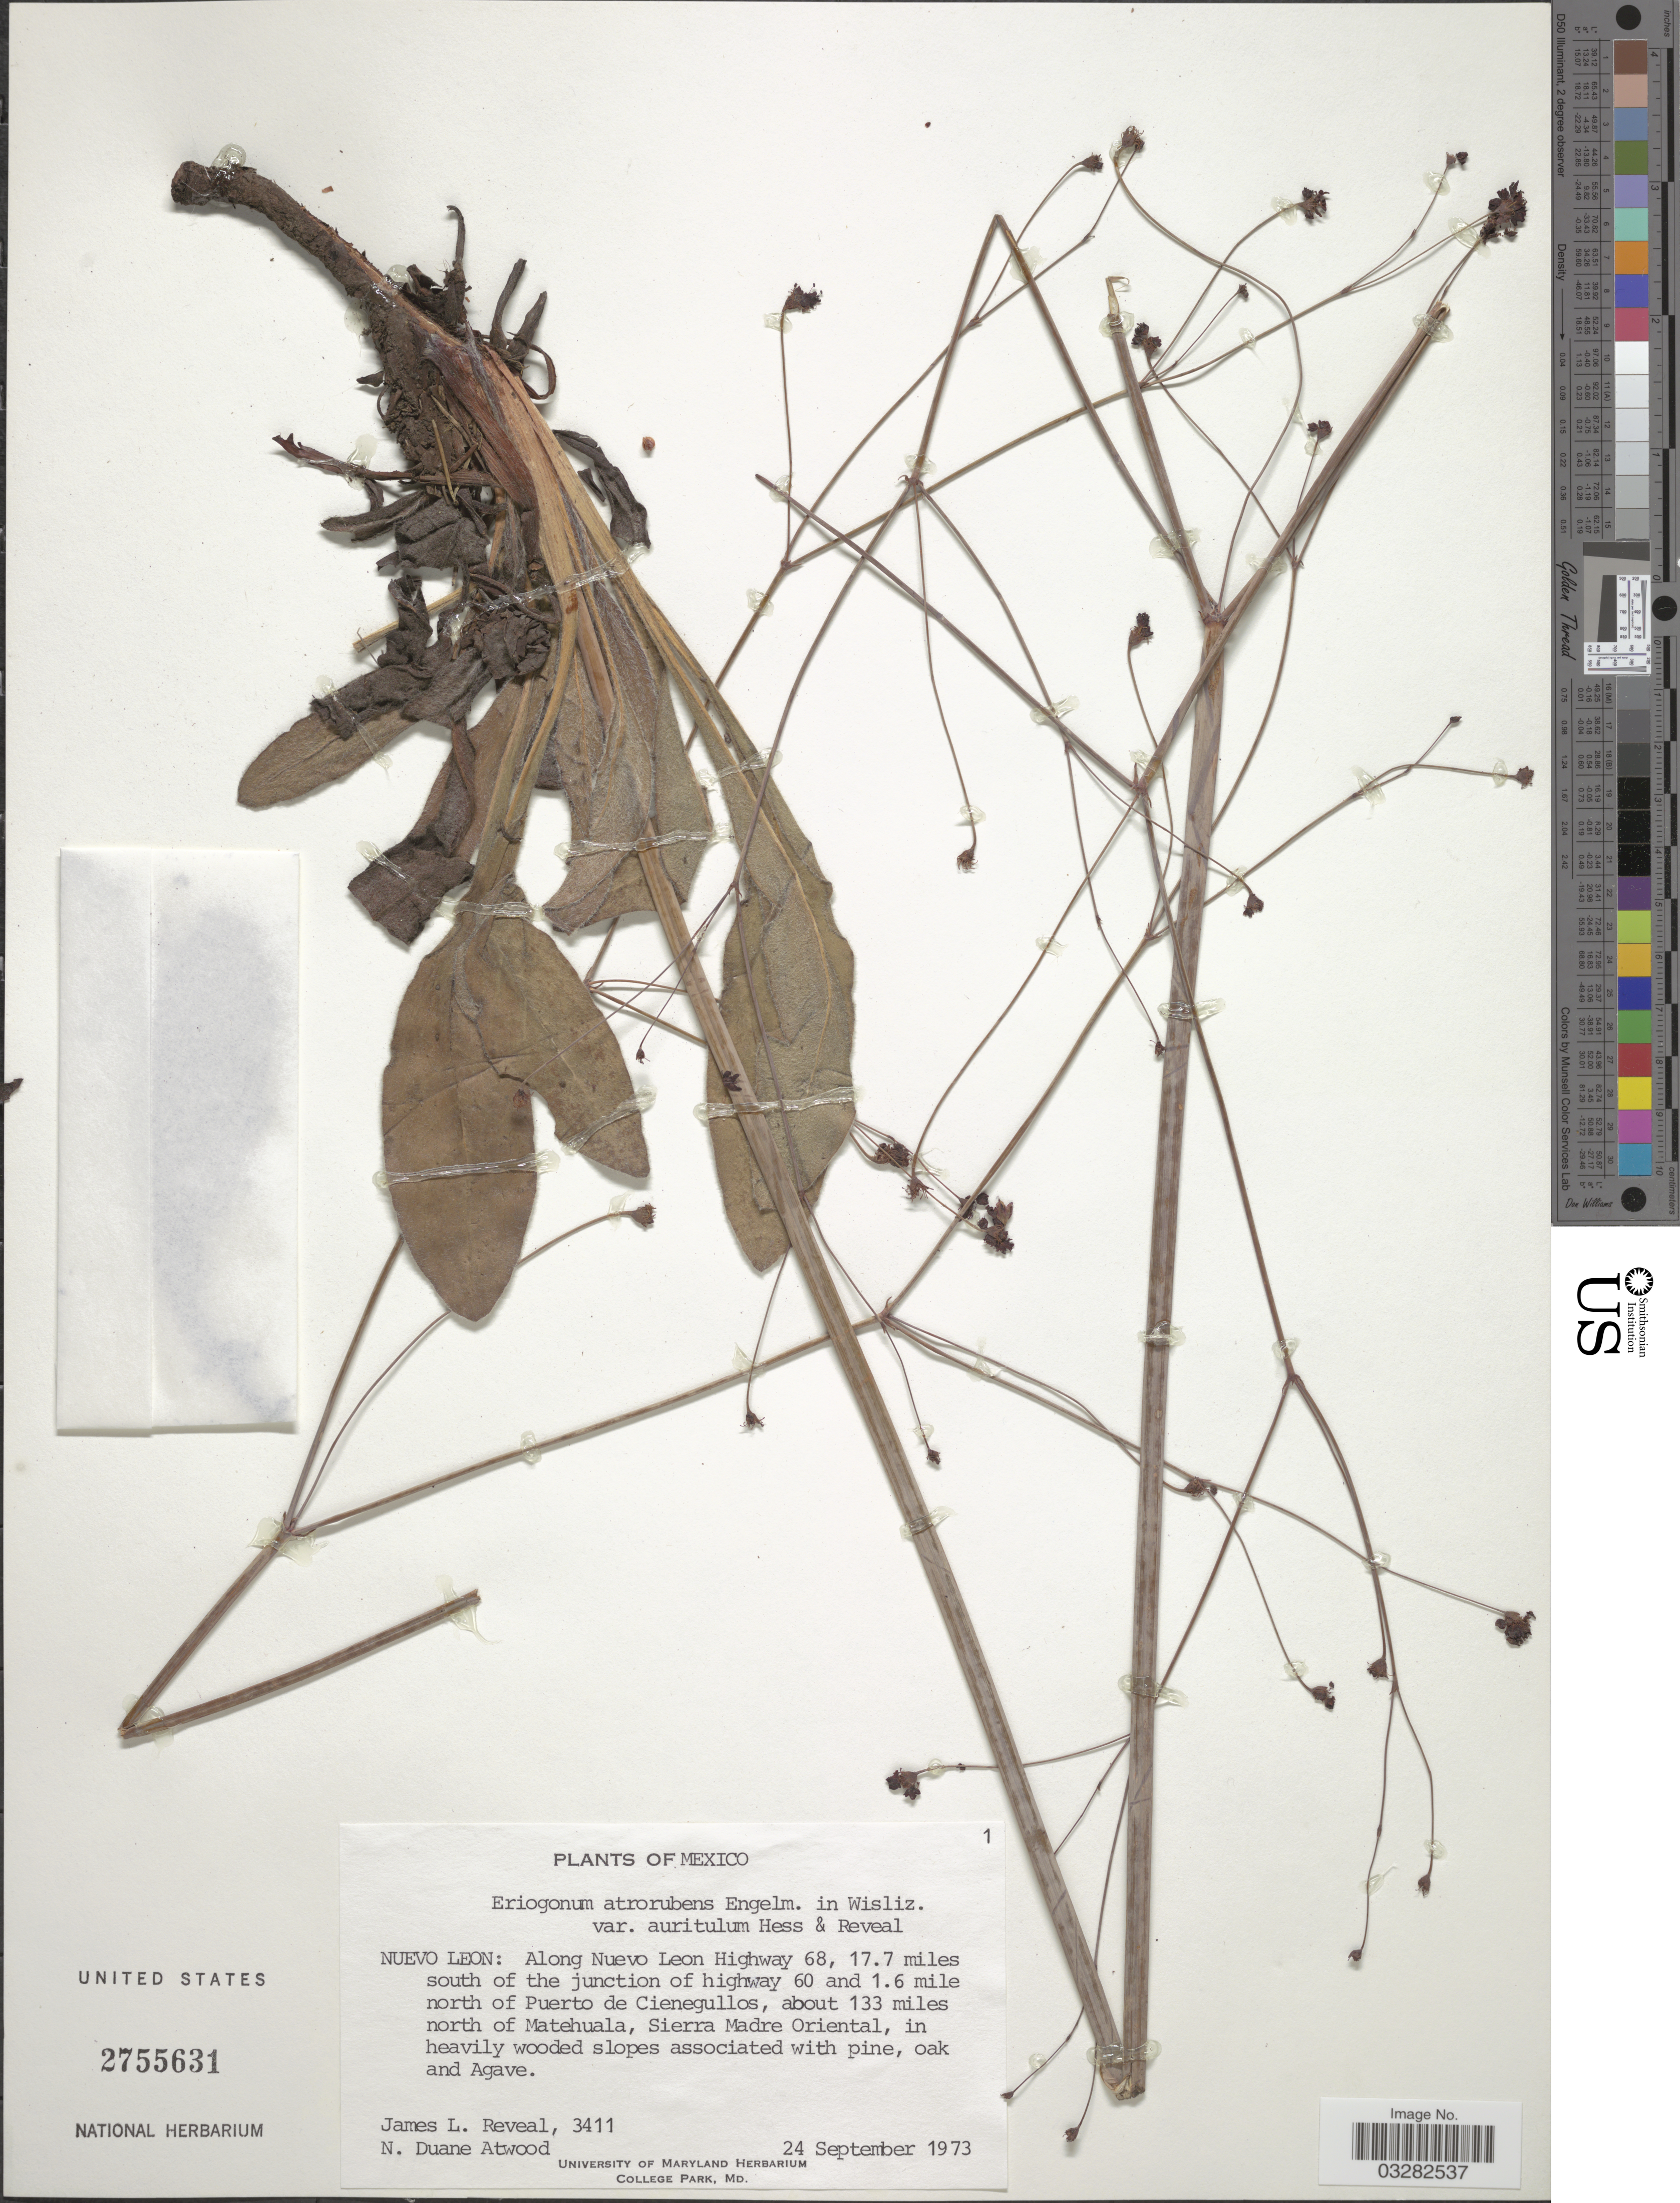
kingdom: Plantae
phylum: Tracheophyta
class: Magnoliopsida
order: Caryophyllales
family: Polygonaceae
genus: Eriogonum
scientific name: Eriogonum atrorubens var. auritulum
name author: W.J. Hess & Reveal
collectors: J. L. Reveal & N. Atwood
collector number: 3411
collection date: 1973-09-24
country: Mexico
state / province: Nuevo León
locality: Along Nuevo Leon Highway 68, 17.7 miles south of the junction of highway 60 and 1.6 mile north of Puerto de Cienegullos, about 133 miles north of Matehuala, Sierra Madre Oriental.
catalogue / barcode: US 2755631